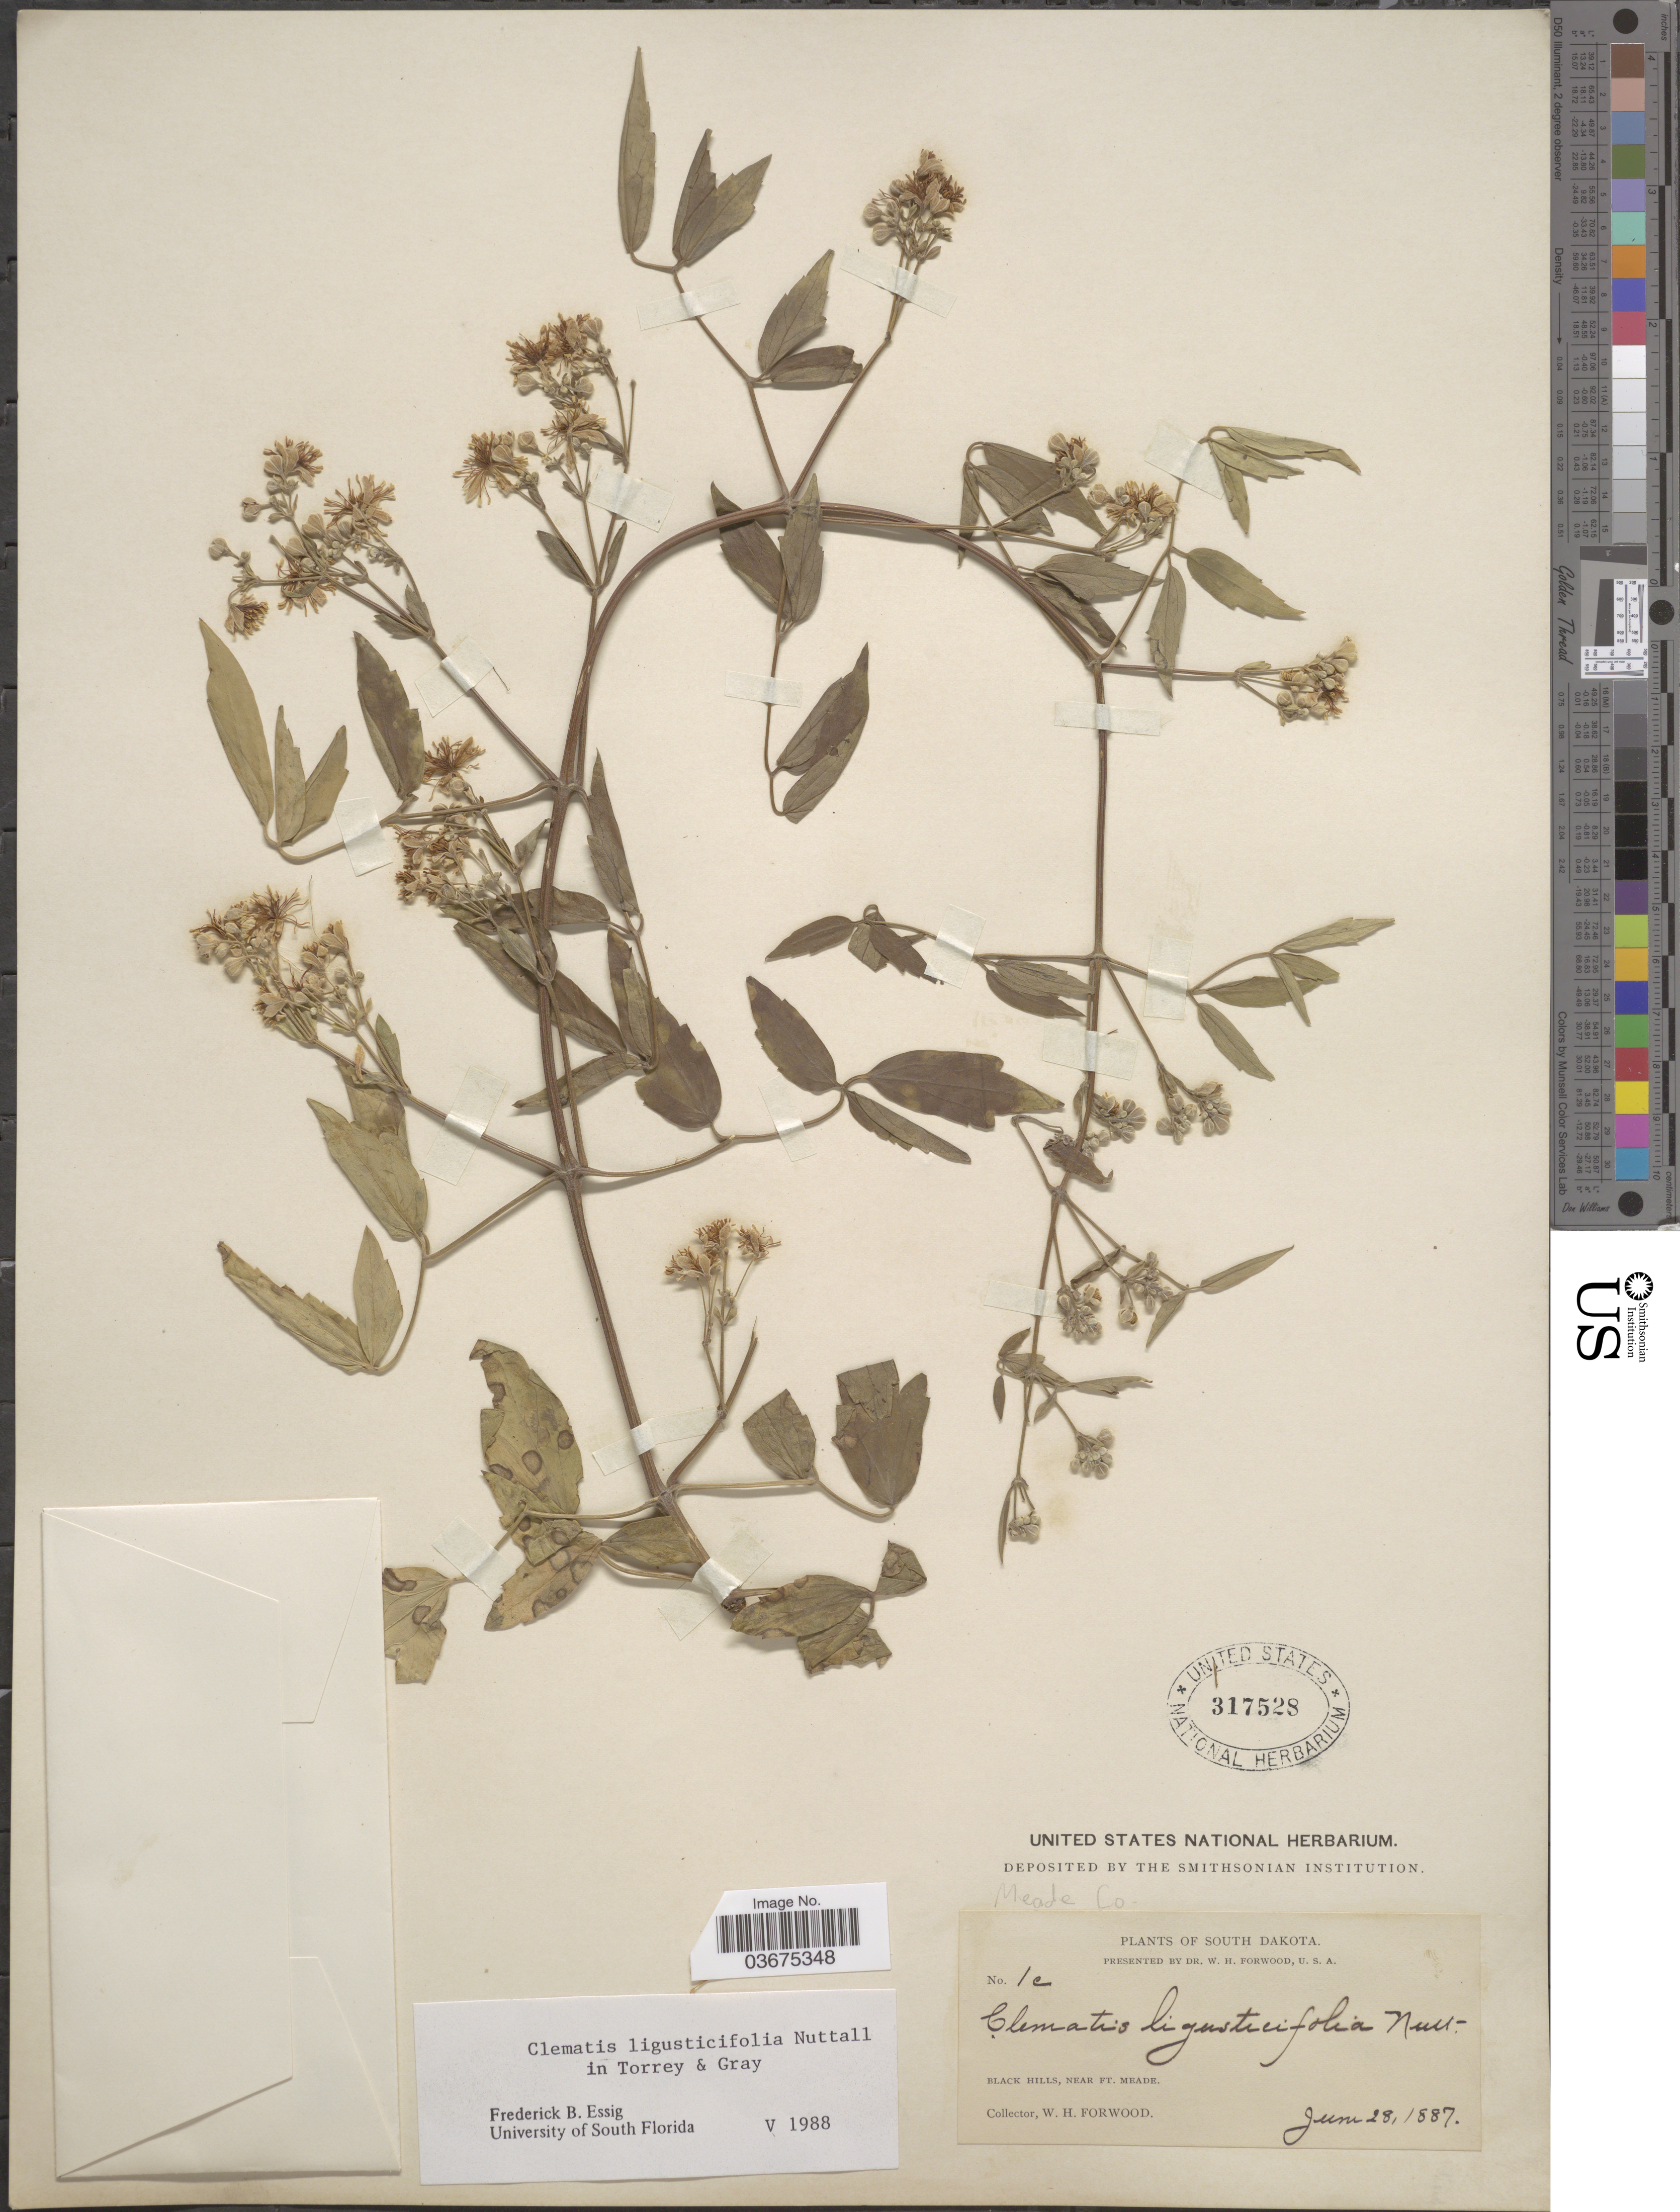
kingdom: Plantae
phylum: Tracheophyta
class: Magnoliopsida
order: Ranunculales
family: Ranunculaceae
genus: Clematis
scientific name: Clematis ligusticifolia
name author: Nutt.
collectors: W. Forwood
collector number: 1c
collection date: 1887-06-28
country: United States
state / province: South Dakota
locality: Black Hills, near Ft. Meade. Meade Co.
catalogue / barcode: US 317528